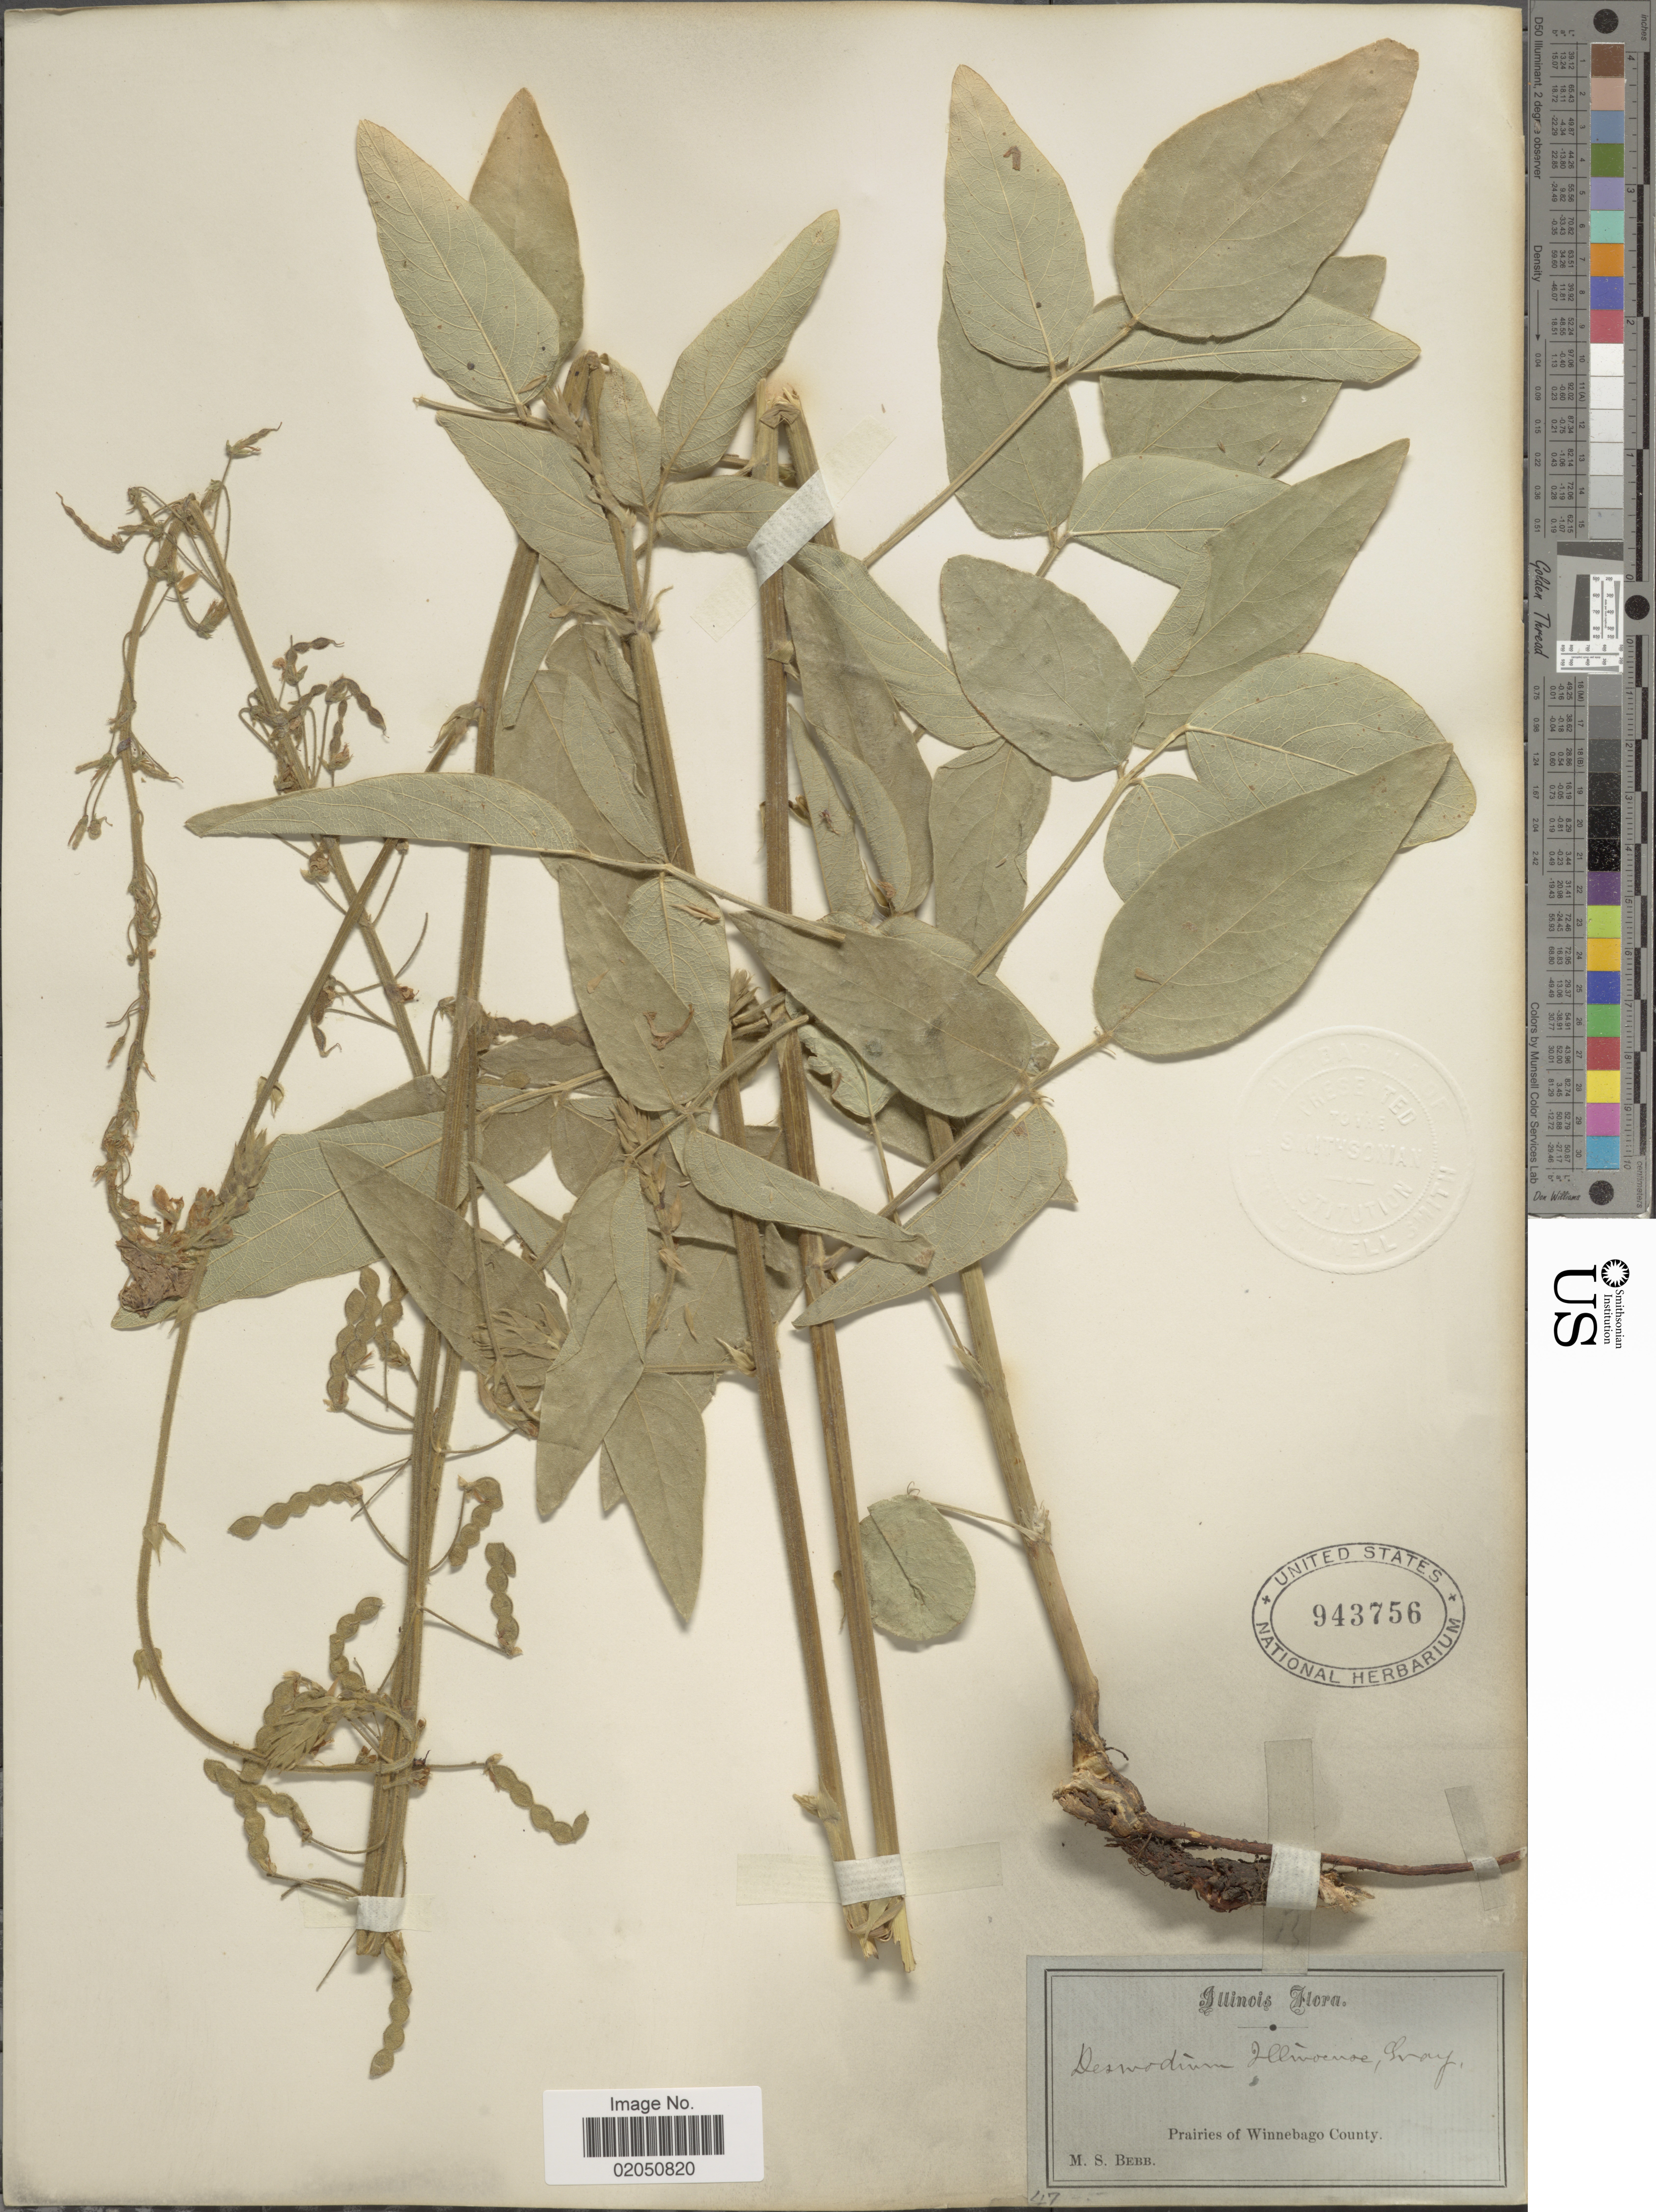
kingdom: Plantae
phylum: Tracheophyta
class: Magnoliopsida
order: Fabales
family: Fabaceae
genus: Desmodium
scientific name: Desmodium illinoense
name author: A. Gray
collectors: M. Bebb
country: United States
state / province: Illinois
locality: Prairies of Winnebago County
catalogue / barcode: US 943756